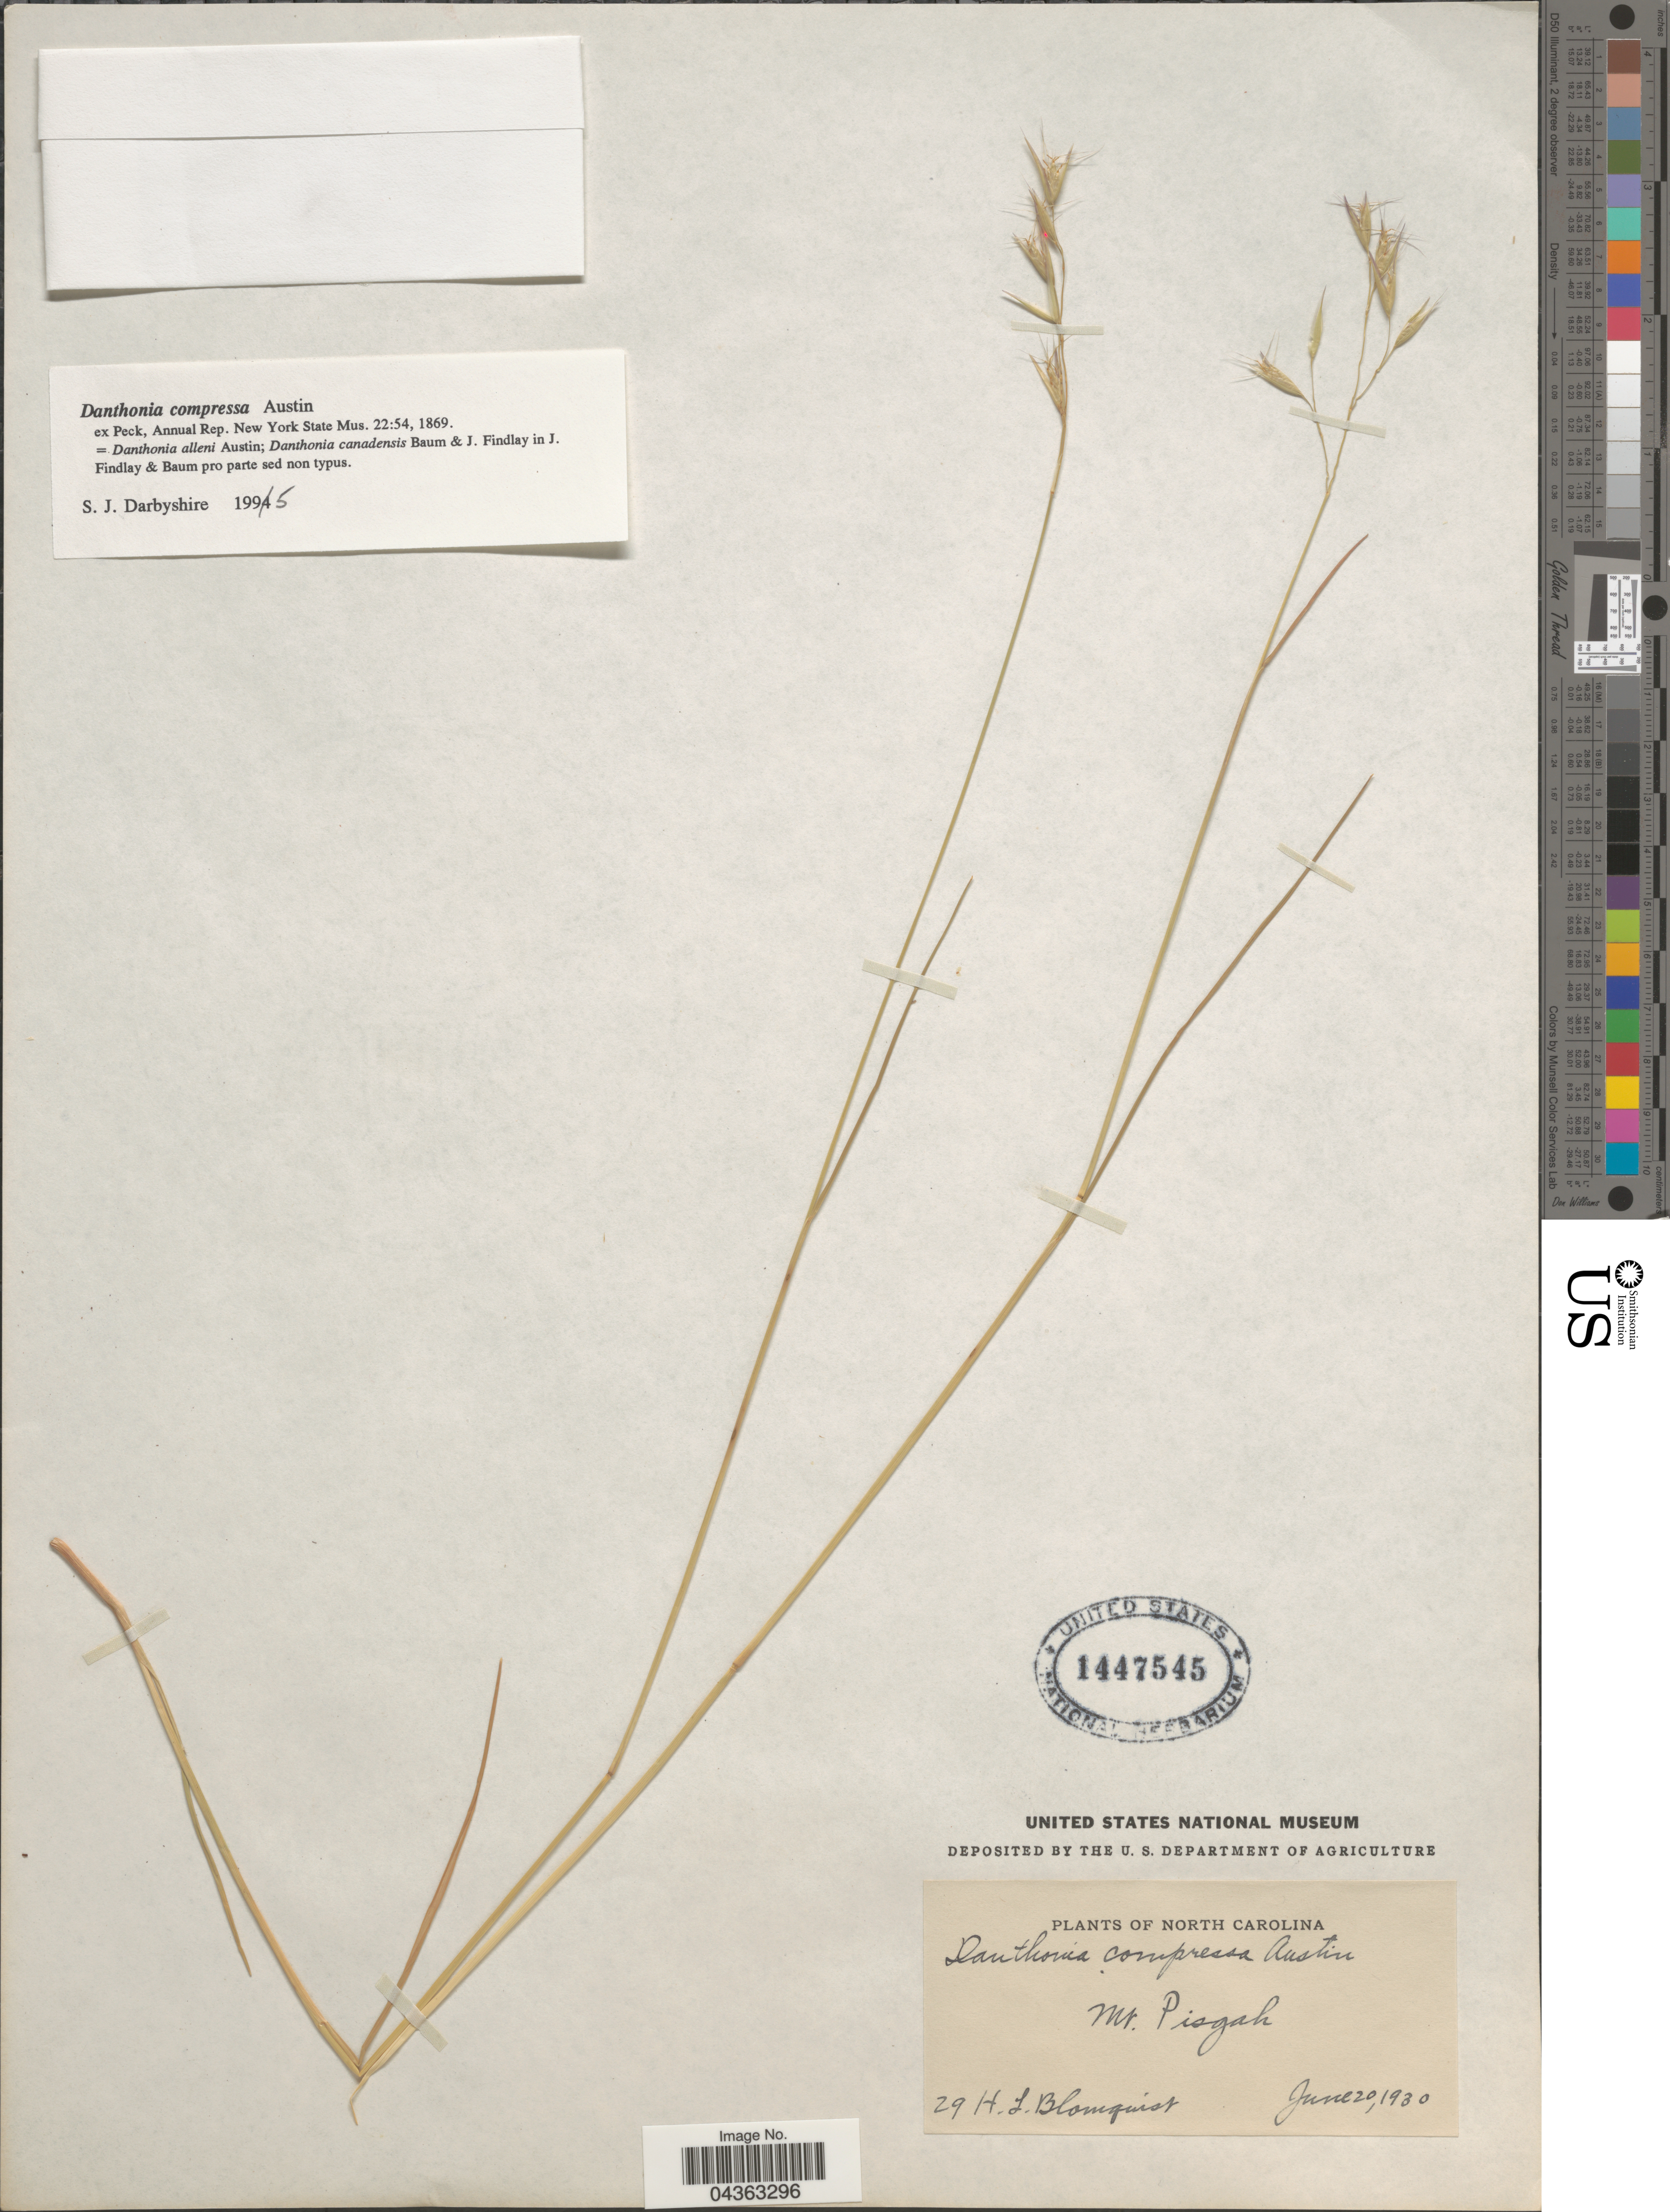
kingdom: Plantae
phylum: Tracheophyta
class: Liliopsida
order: Poales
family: Poaceae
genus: Danthonia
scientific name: Danthonia compressa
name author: Austin in F. Peck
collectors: H. Blomquist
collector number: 29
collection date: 1930-06-20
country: United States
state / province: North Carolina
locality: Mt. Pisgah.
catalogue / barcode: US 1447545